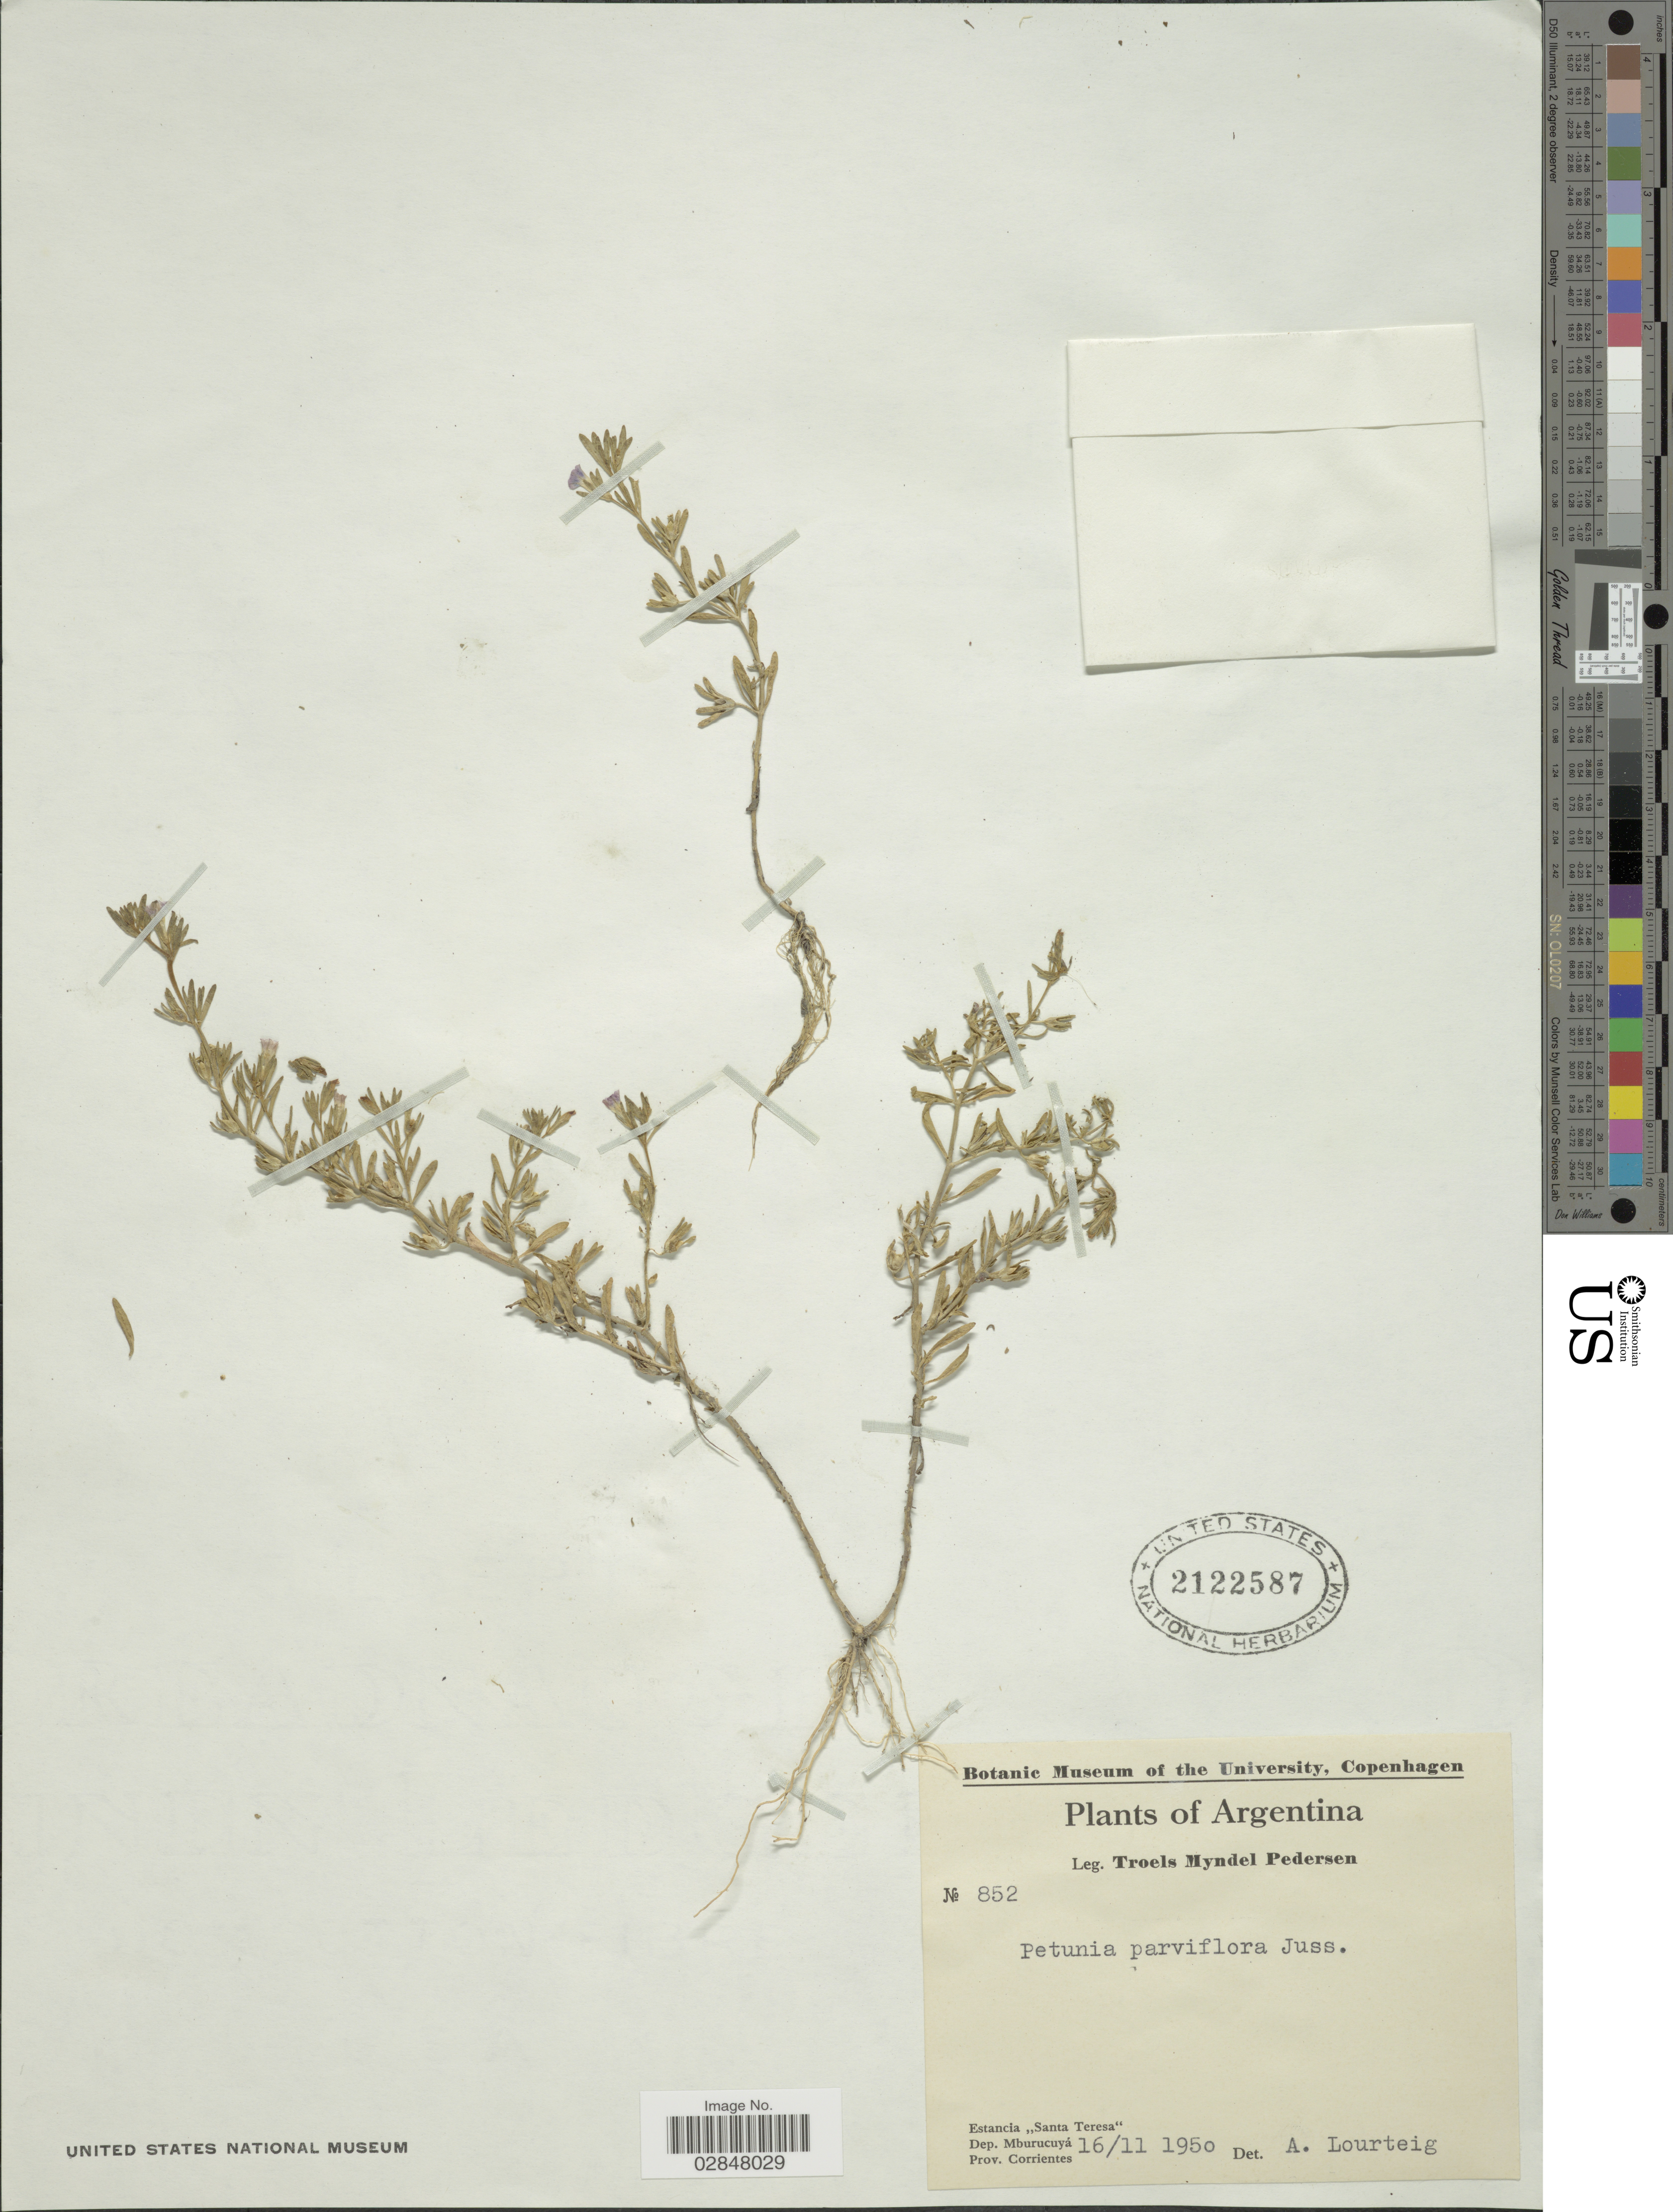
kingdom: Plantae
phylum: Tracheophyta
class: Magnoliopsida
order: Solanales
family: Solanaceae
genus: Petunia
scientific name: Petunia parviflora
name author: Juss.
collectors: T. Pederson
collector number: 852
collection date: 1950-11-16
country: Argentina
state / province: Corrientes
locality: Estancia "Santa Teresa", Dep. Mburucuyá.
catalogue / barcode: US 2122587